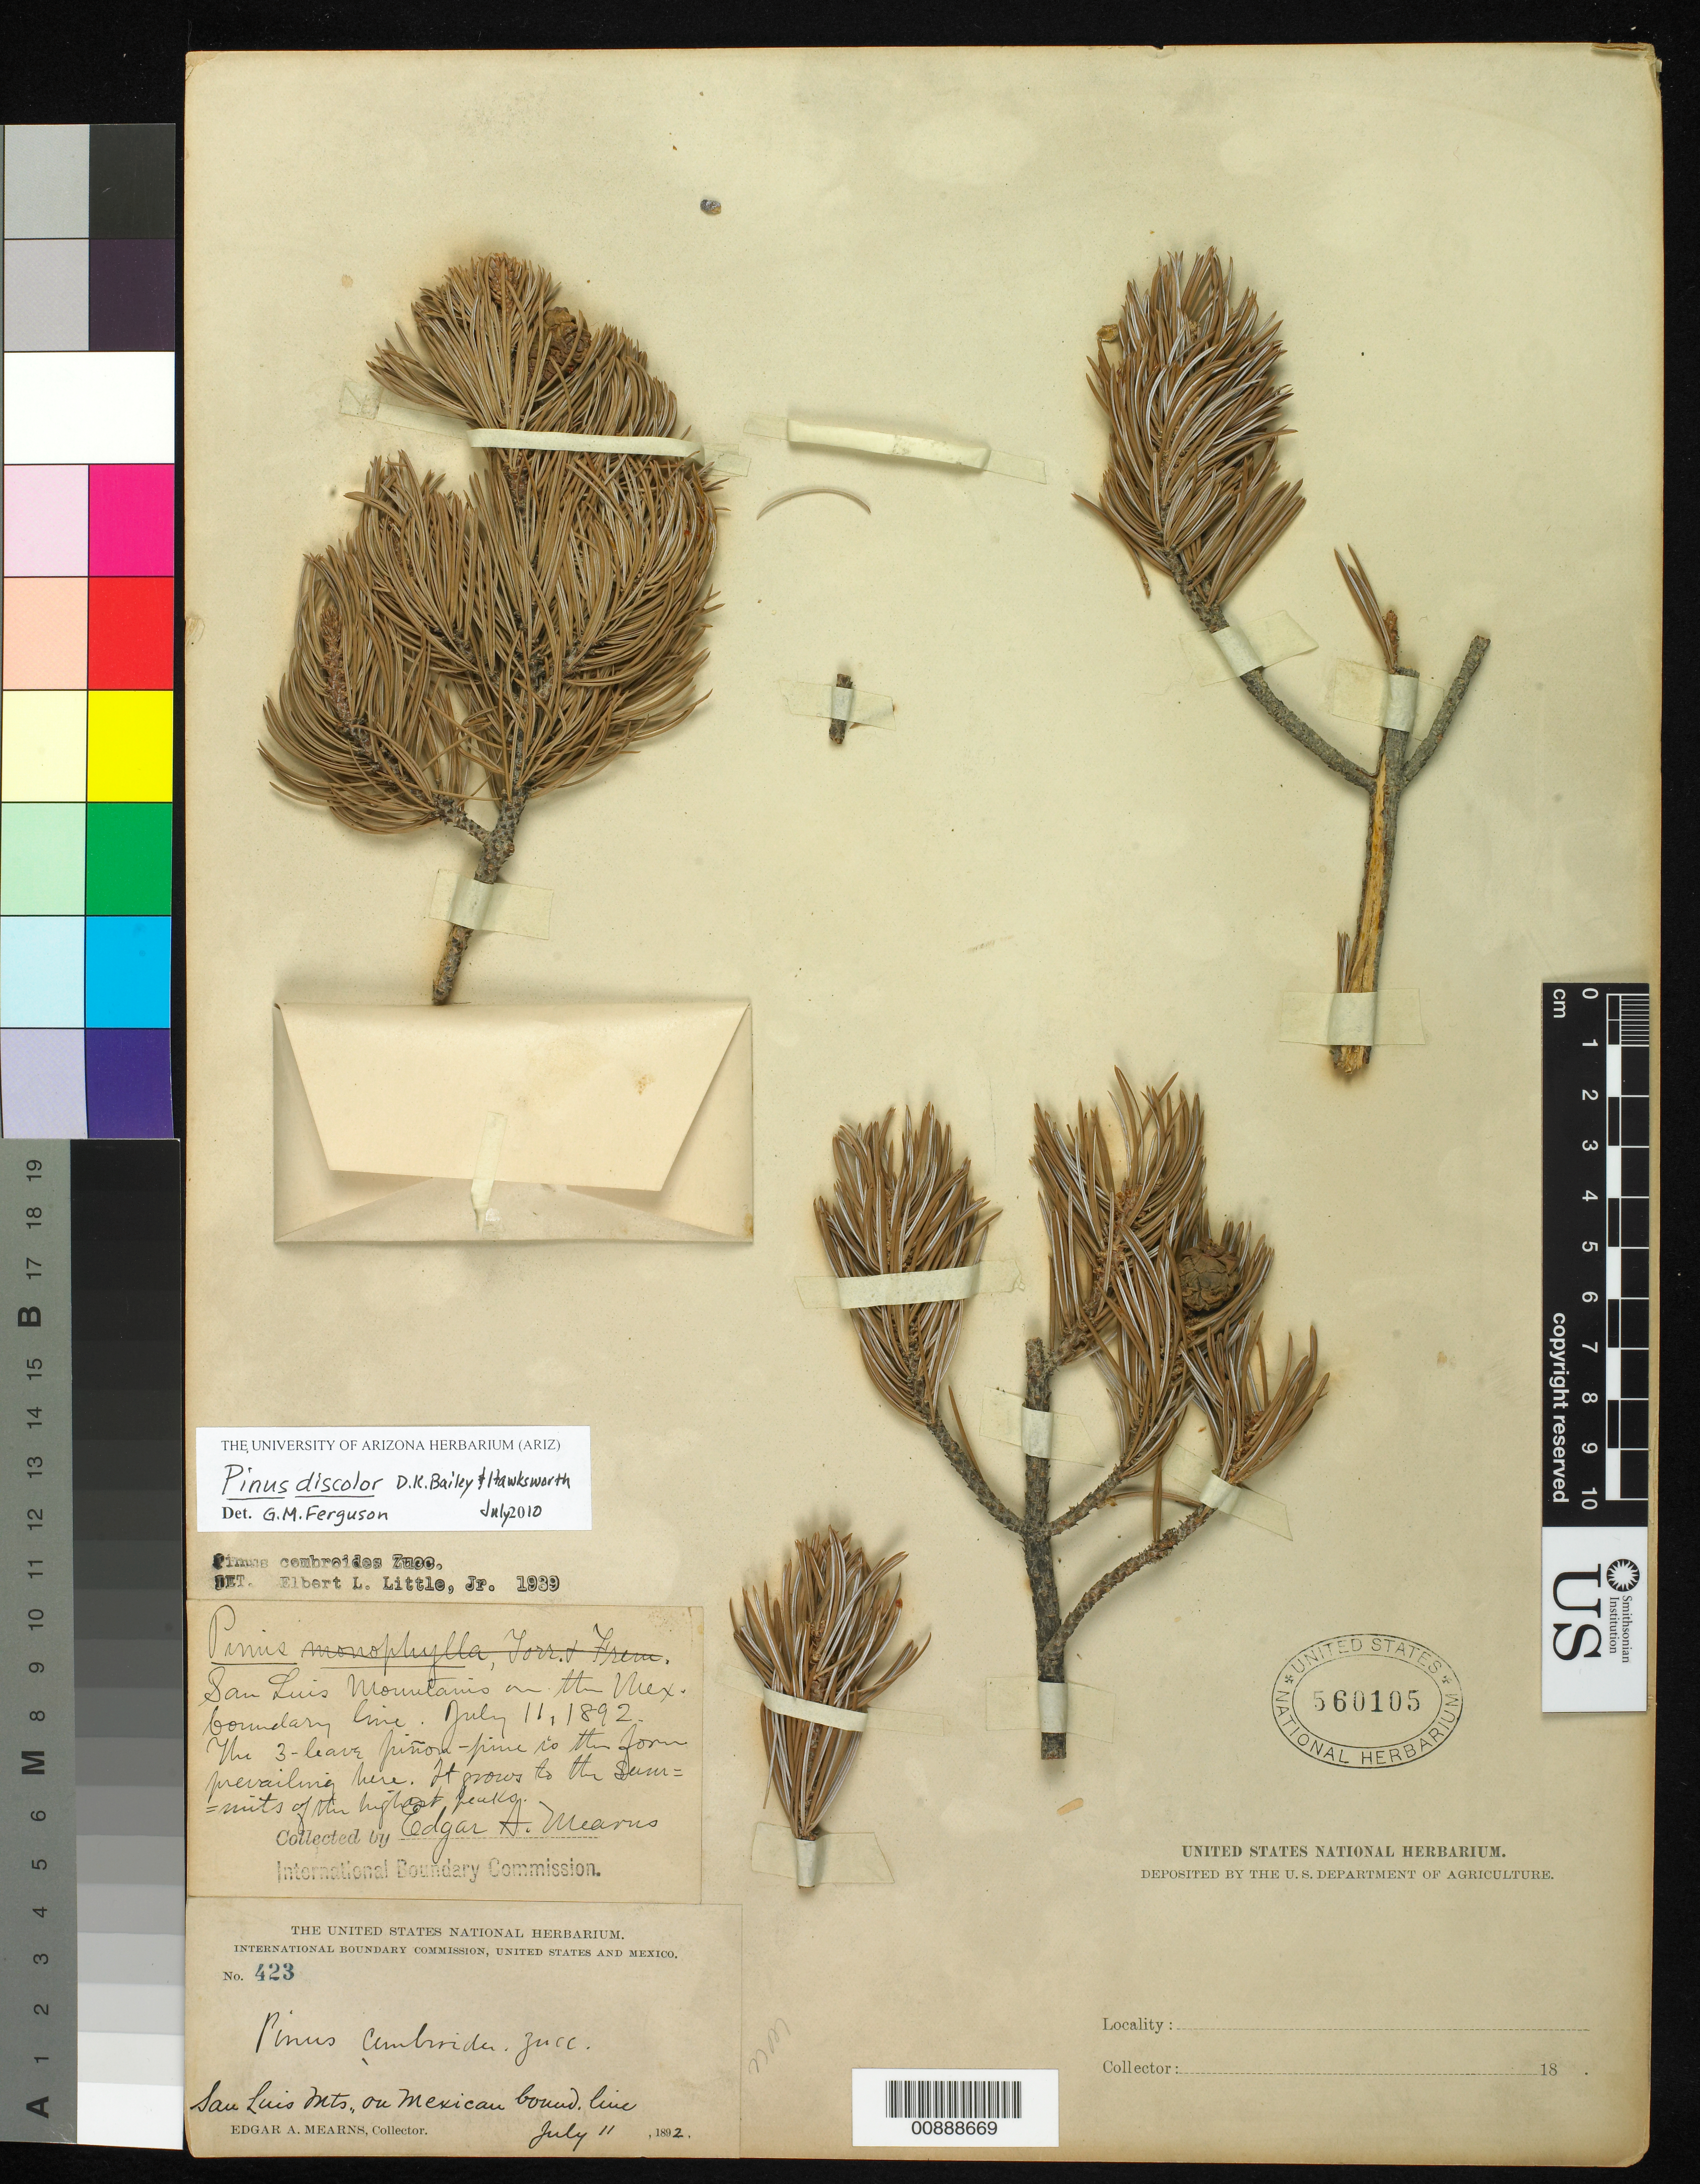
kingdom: Plantae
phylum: Tracheophyta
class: Pinopsida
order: Pinales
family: Pinaceae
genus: Pinus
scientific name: Pinus discolor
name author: D.K. Bailey & Hawksw.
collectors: E. A. Mearns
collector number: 423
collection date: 1892-07-11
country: Mexico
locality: San Luis Mts, on Mexican boundary line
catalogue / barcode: US 560105